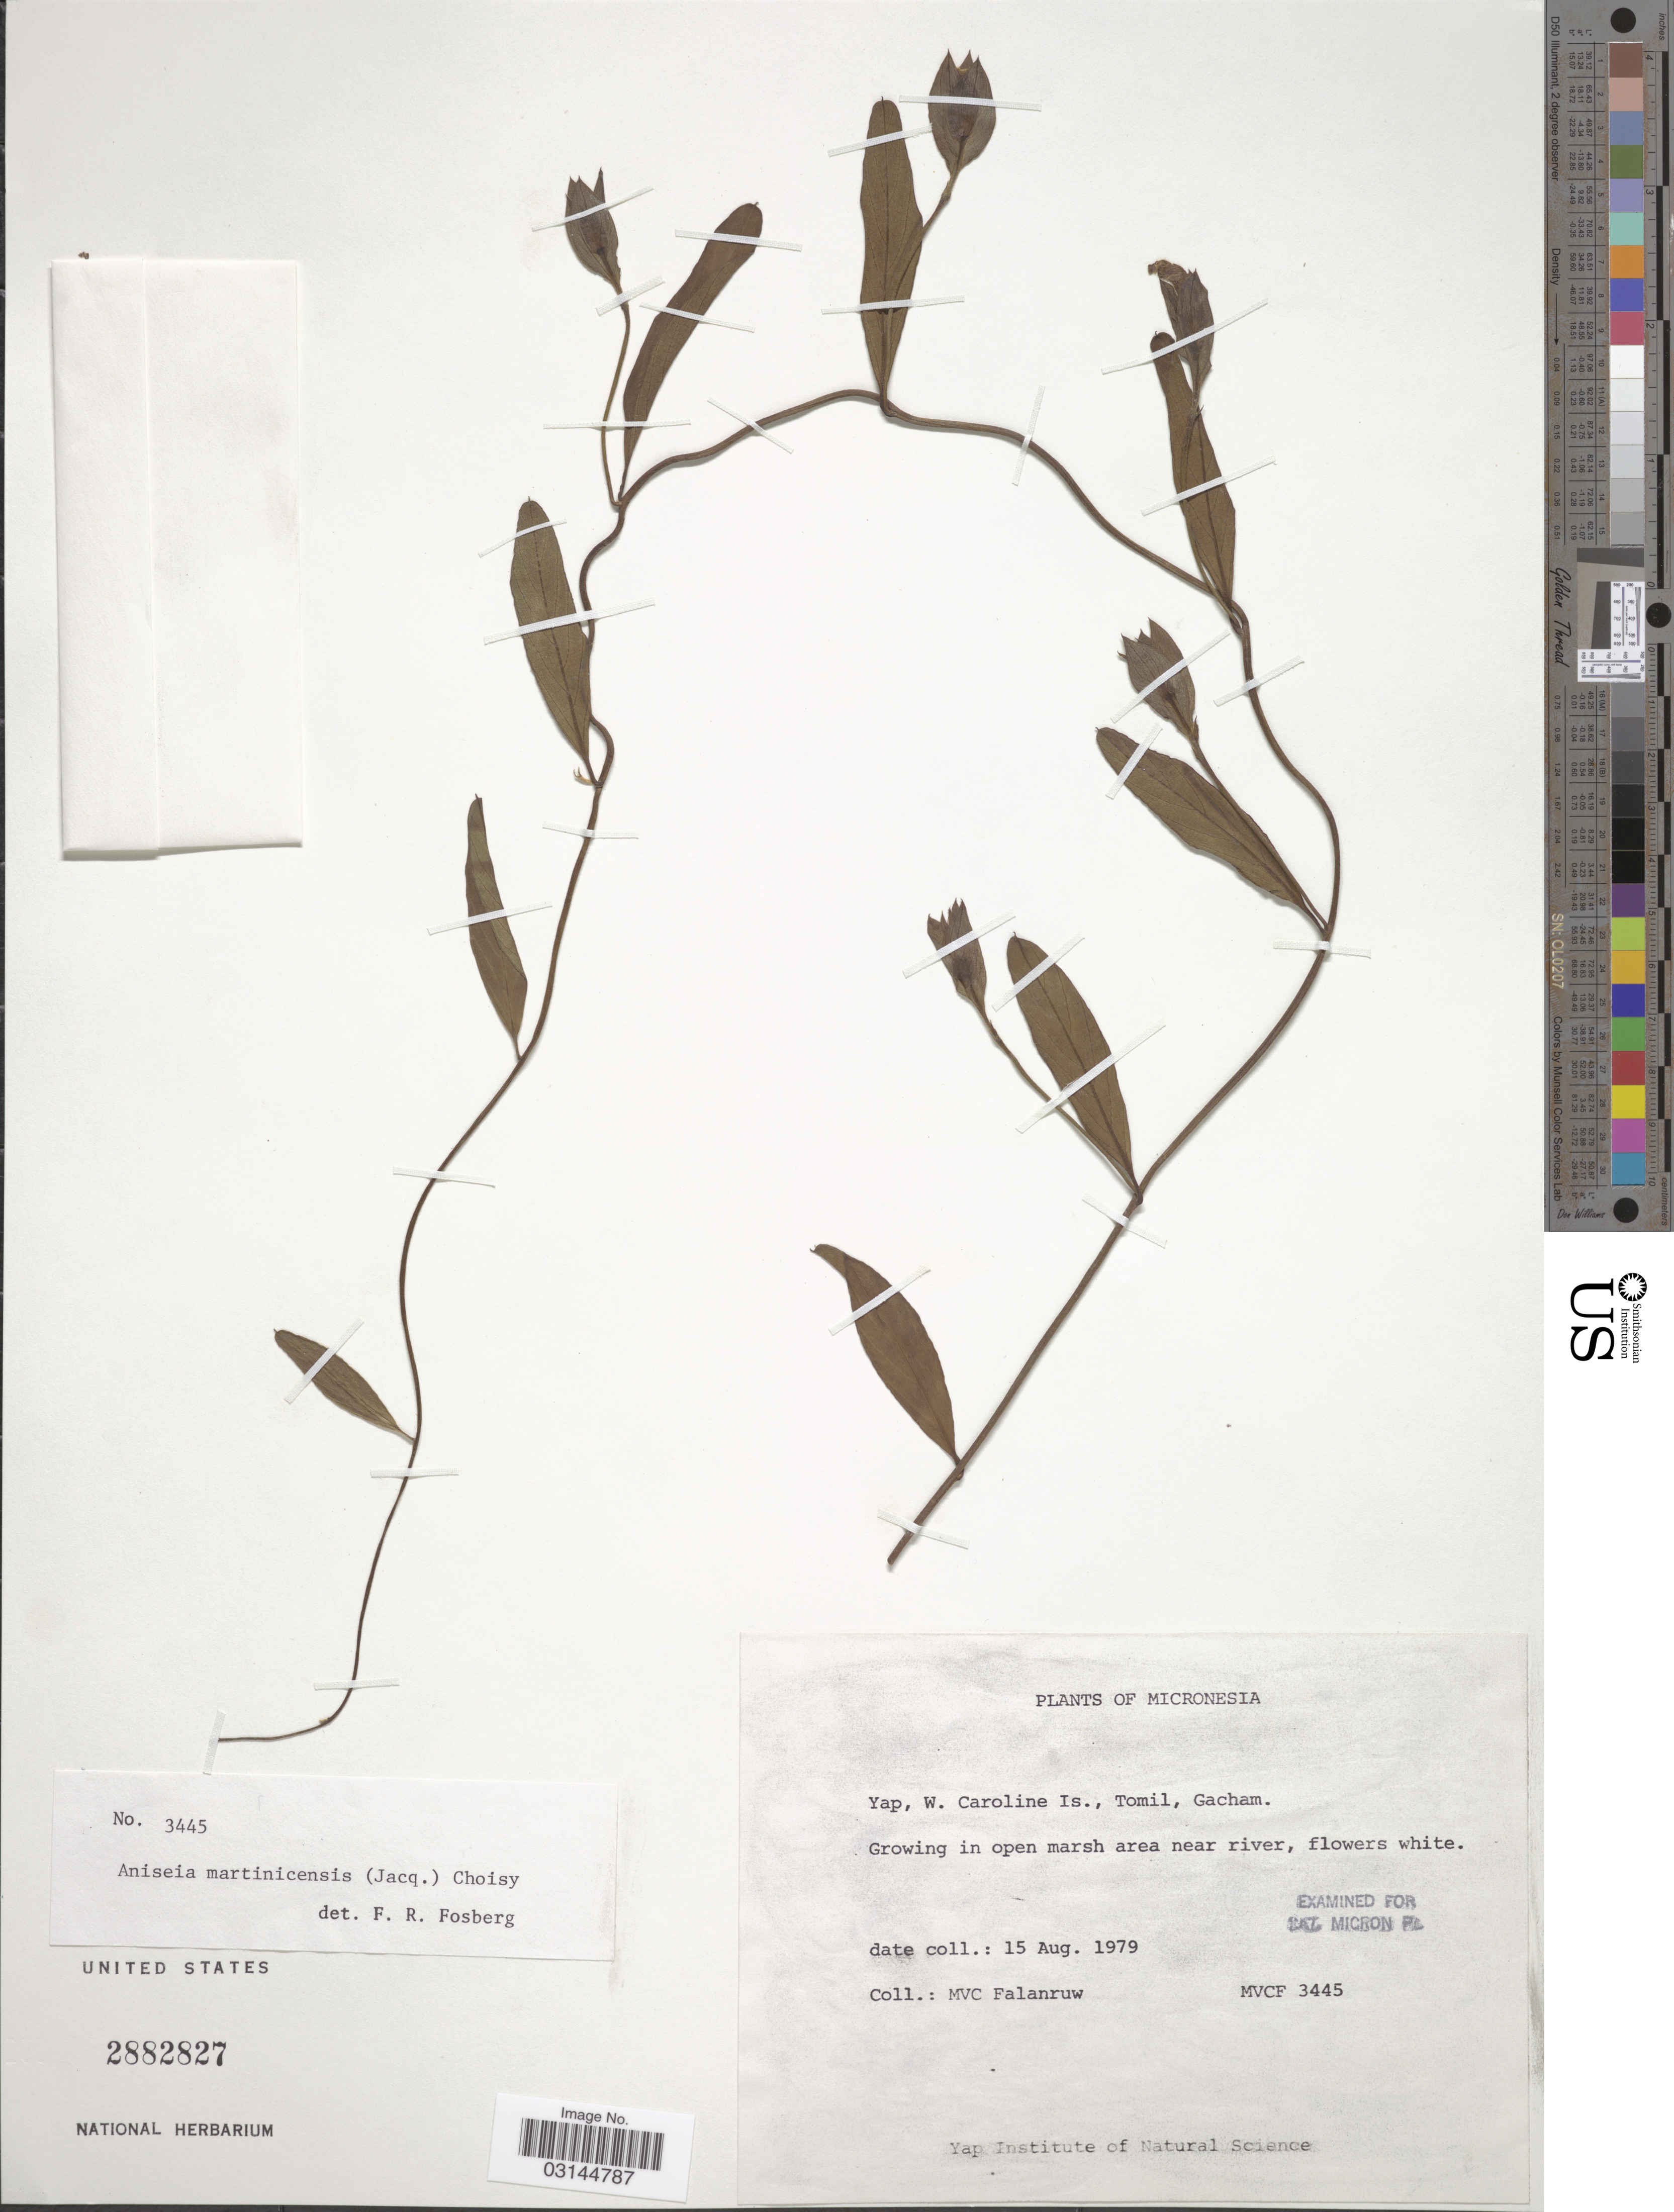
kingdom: Plantae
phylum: Tracheophyta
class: Magnoliopsida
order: Solanales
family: Convolvulaceae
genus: Aniseia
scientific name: Aniseia martinicensis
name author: (Jacq.) Choisy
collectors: M. V. Falanruw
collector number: MVCF3445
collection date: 1979-08-15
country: Micronesia, Federated States of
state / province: Yap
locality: Micronesia, Yap, W. Caroline Is., Tomil, Gacham.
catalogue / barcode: US 2882827